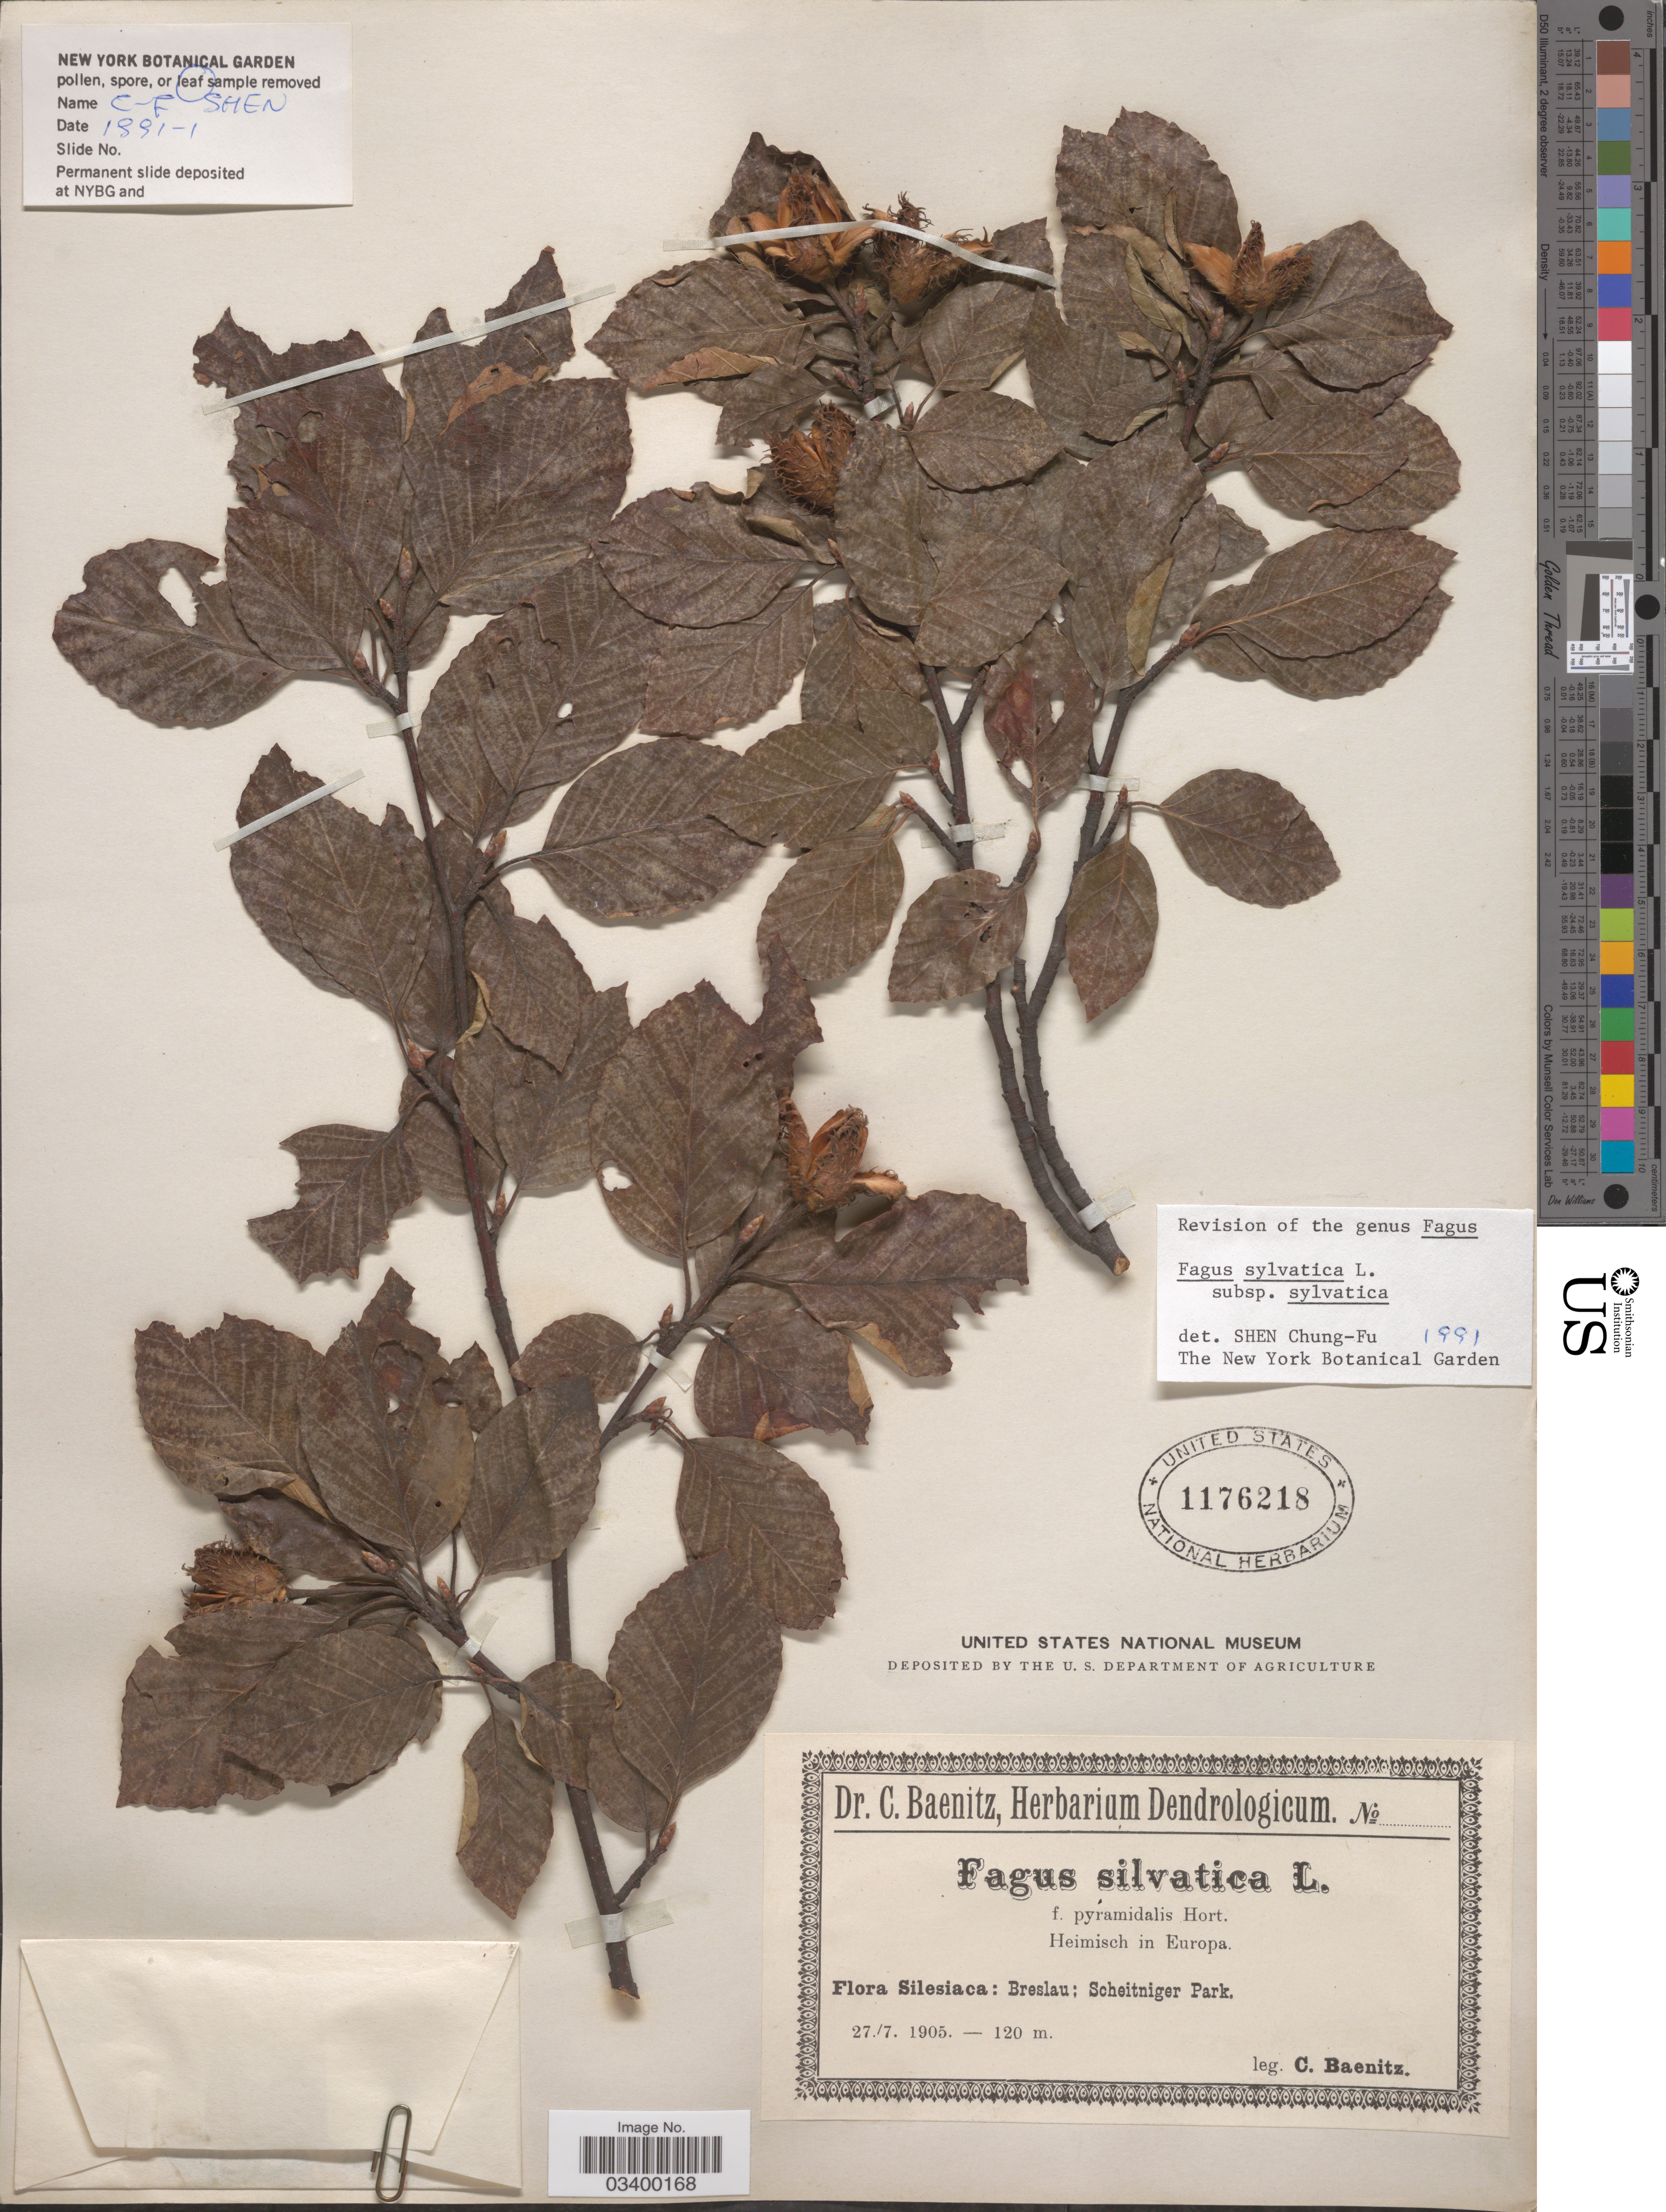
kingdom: Plantae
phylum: Tracheophyta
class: Magnoliopsida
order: Fagales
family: Fagaceae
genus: Fagus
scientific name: Fagus sylvatica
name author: L.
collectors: C. G. Baenitz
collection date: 1905-07-27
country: Poland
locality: Silesiaca: Breslau; Scheitniger Park.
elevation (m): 120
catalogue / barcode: US 1176218